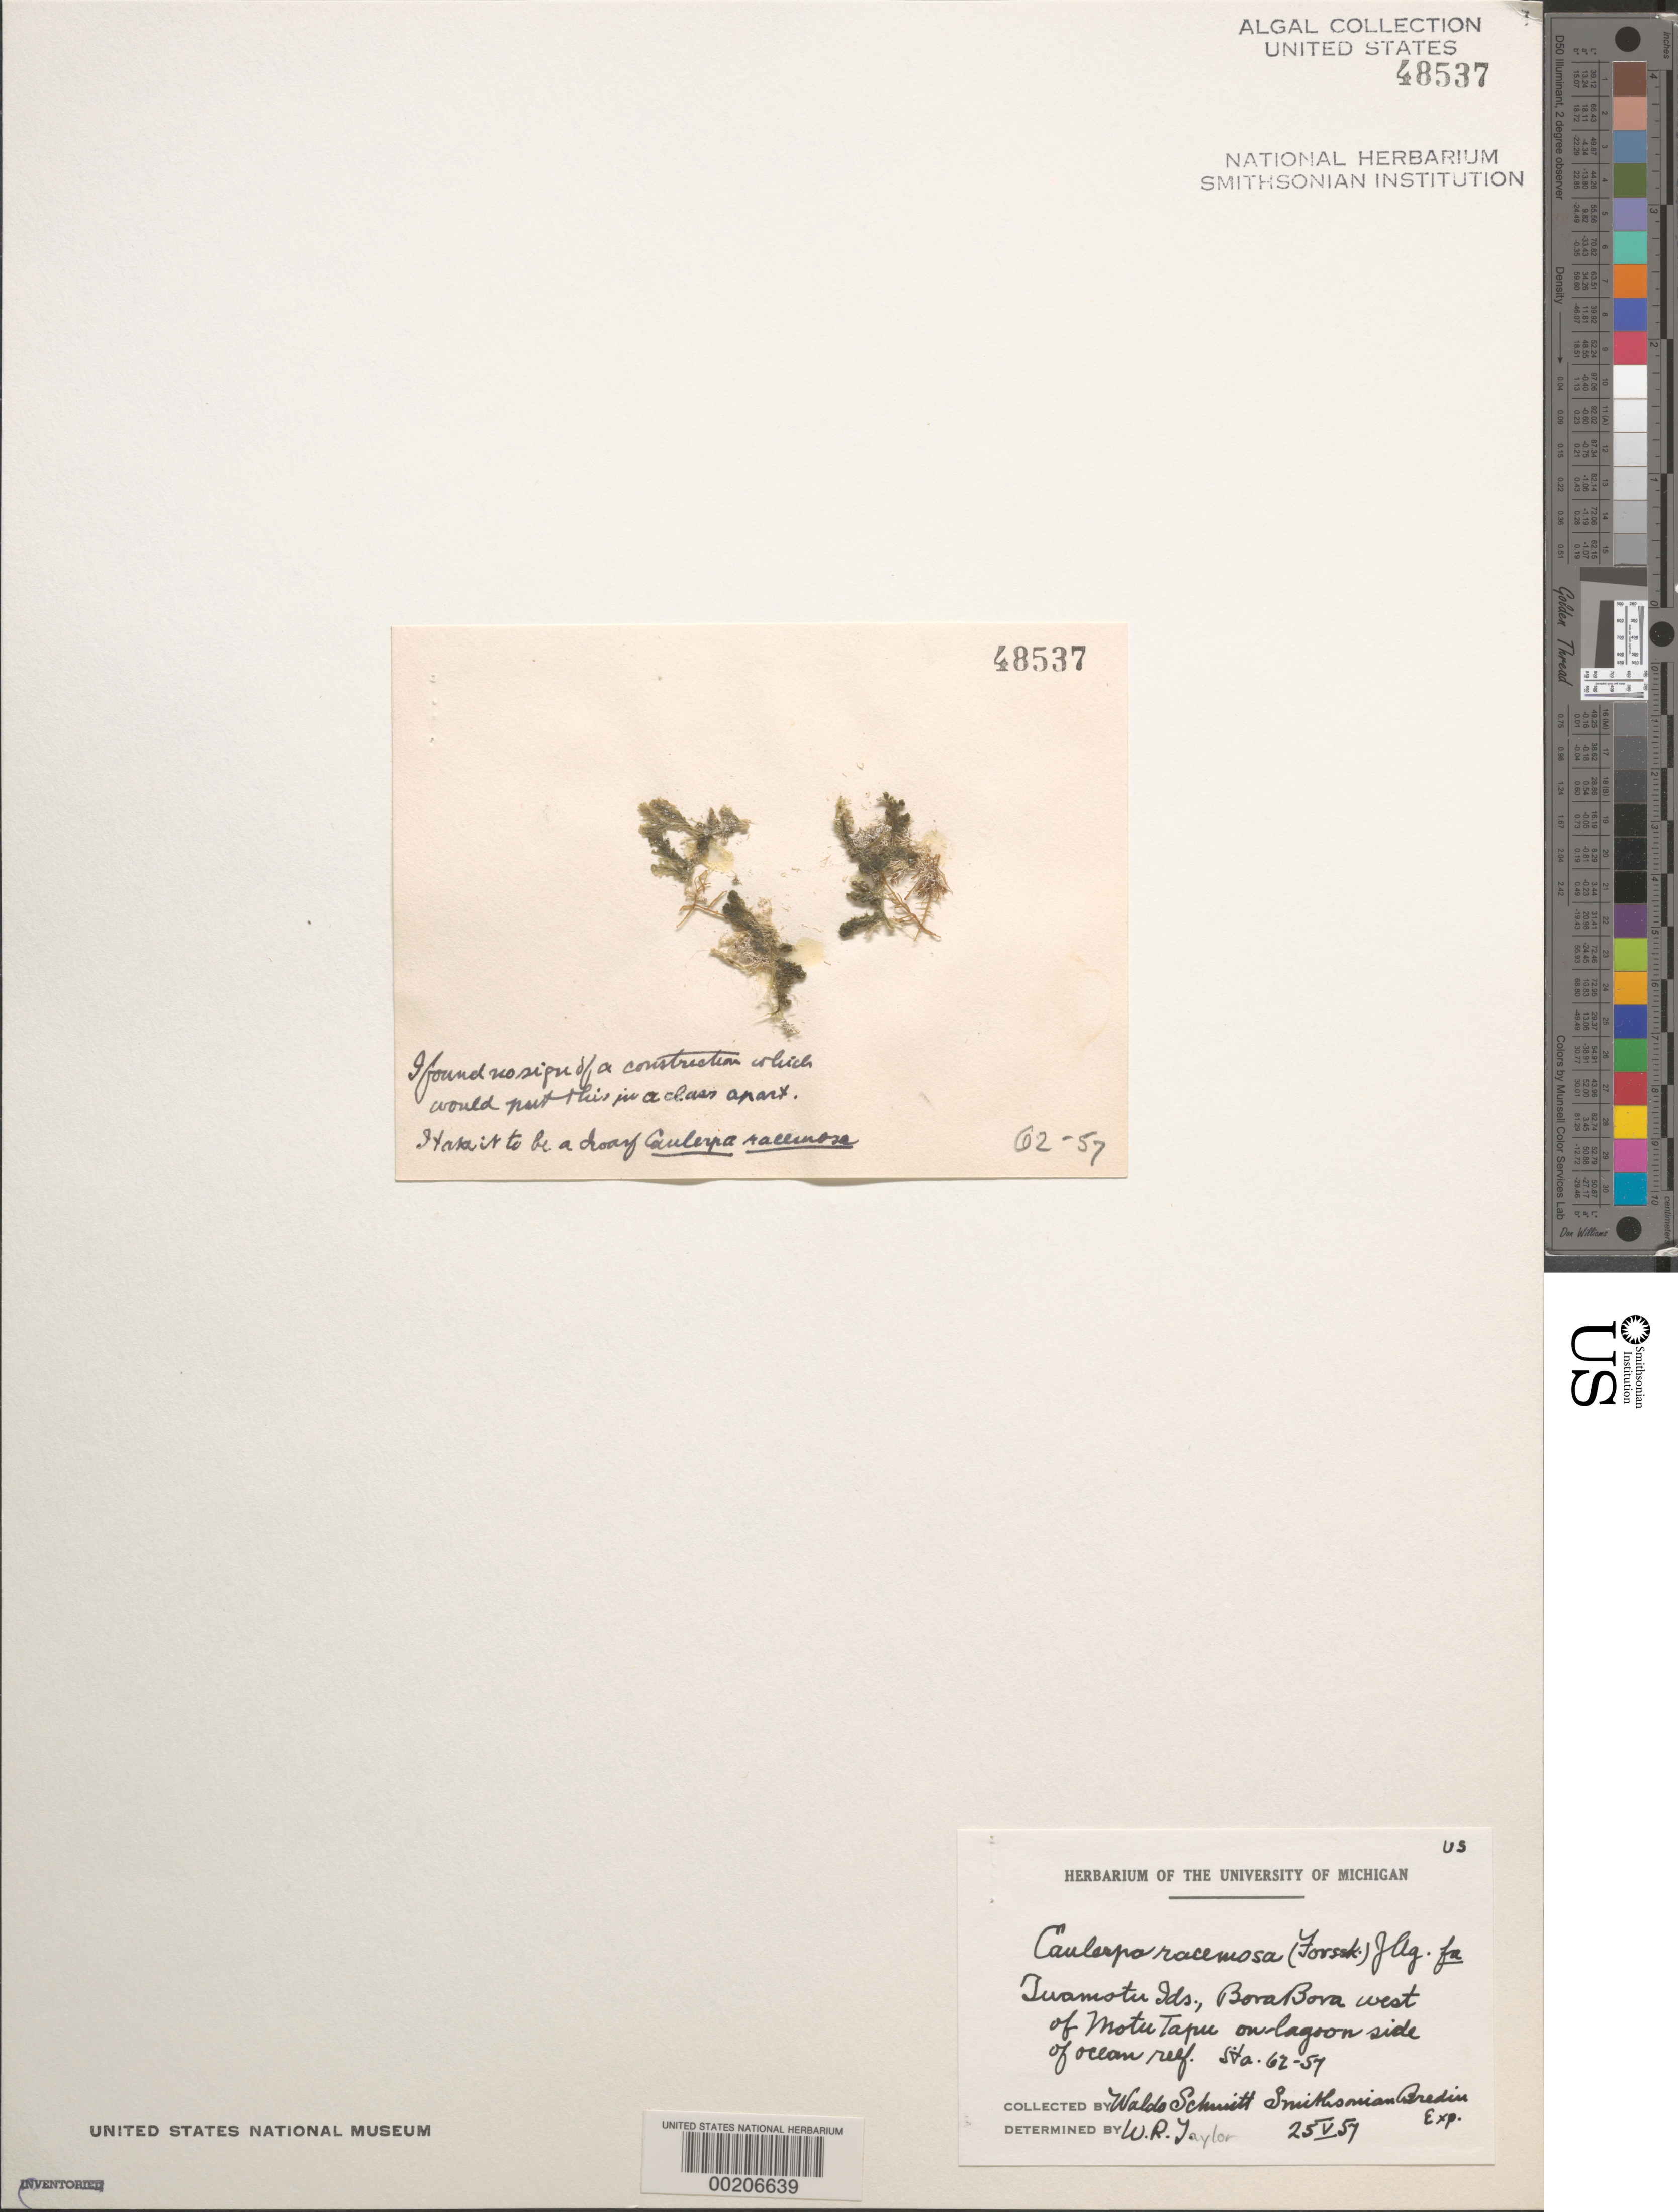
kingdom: Plantae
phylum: Chlorophyta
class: Ulvophyceae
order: Bryopsidales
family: Caulerpaceae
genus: Caulerpa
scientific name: Caulerpa racemosa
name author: (Forssk.) J. Agardh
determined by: Taylor, William R.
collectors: W. L. Schmitt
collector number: Station 62-57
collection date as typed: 25 May 1957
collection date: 1957-05-25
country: French Polynesia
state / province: Iles Sous-le-Vent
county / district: Bora Bora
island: Bora Bora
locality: West of Motu Tapu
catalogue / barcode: US 48537